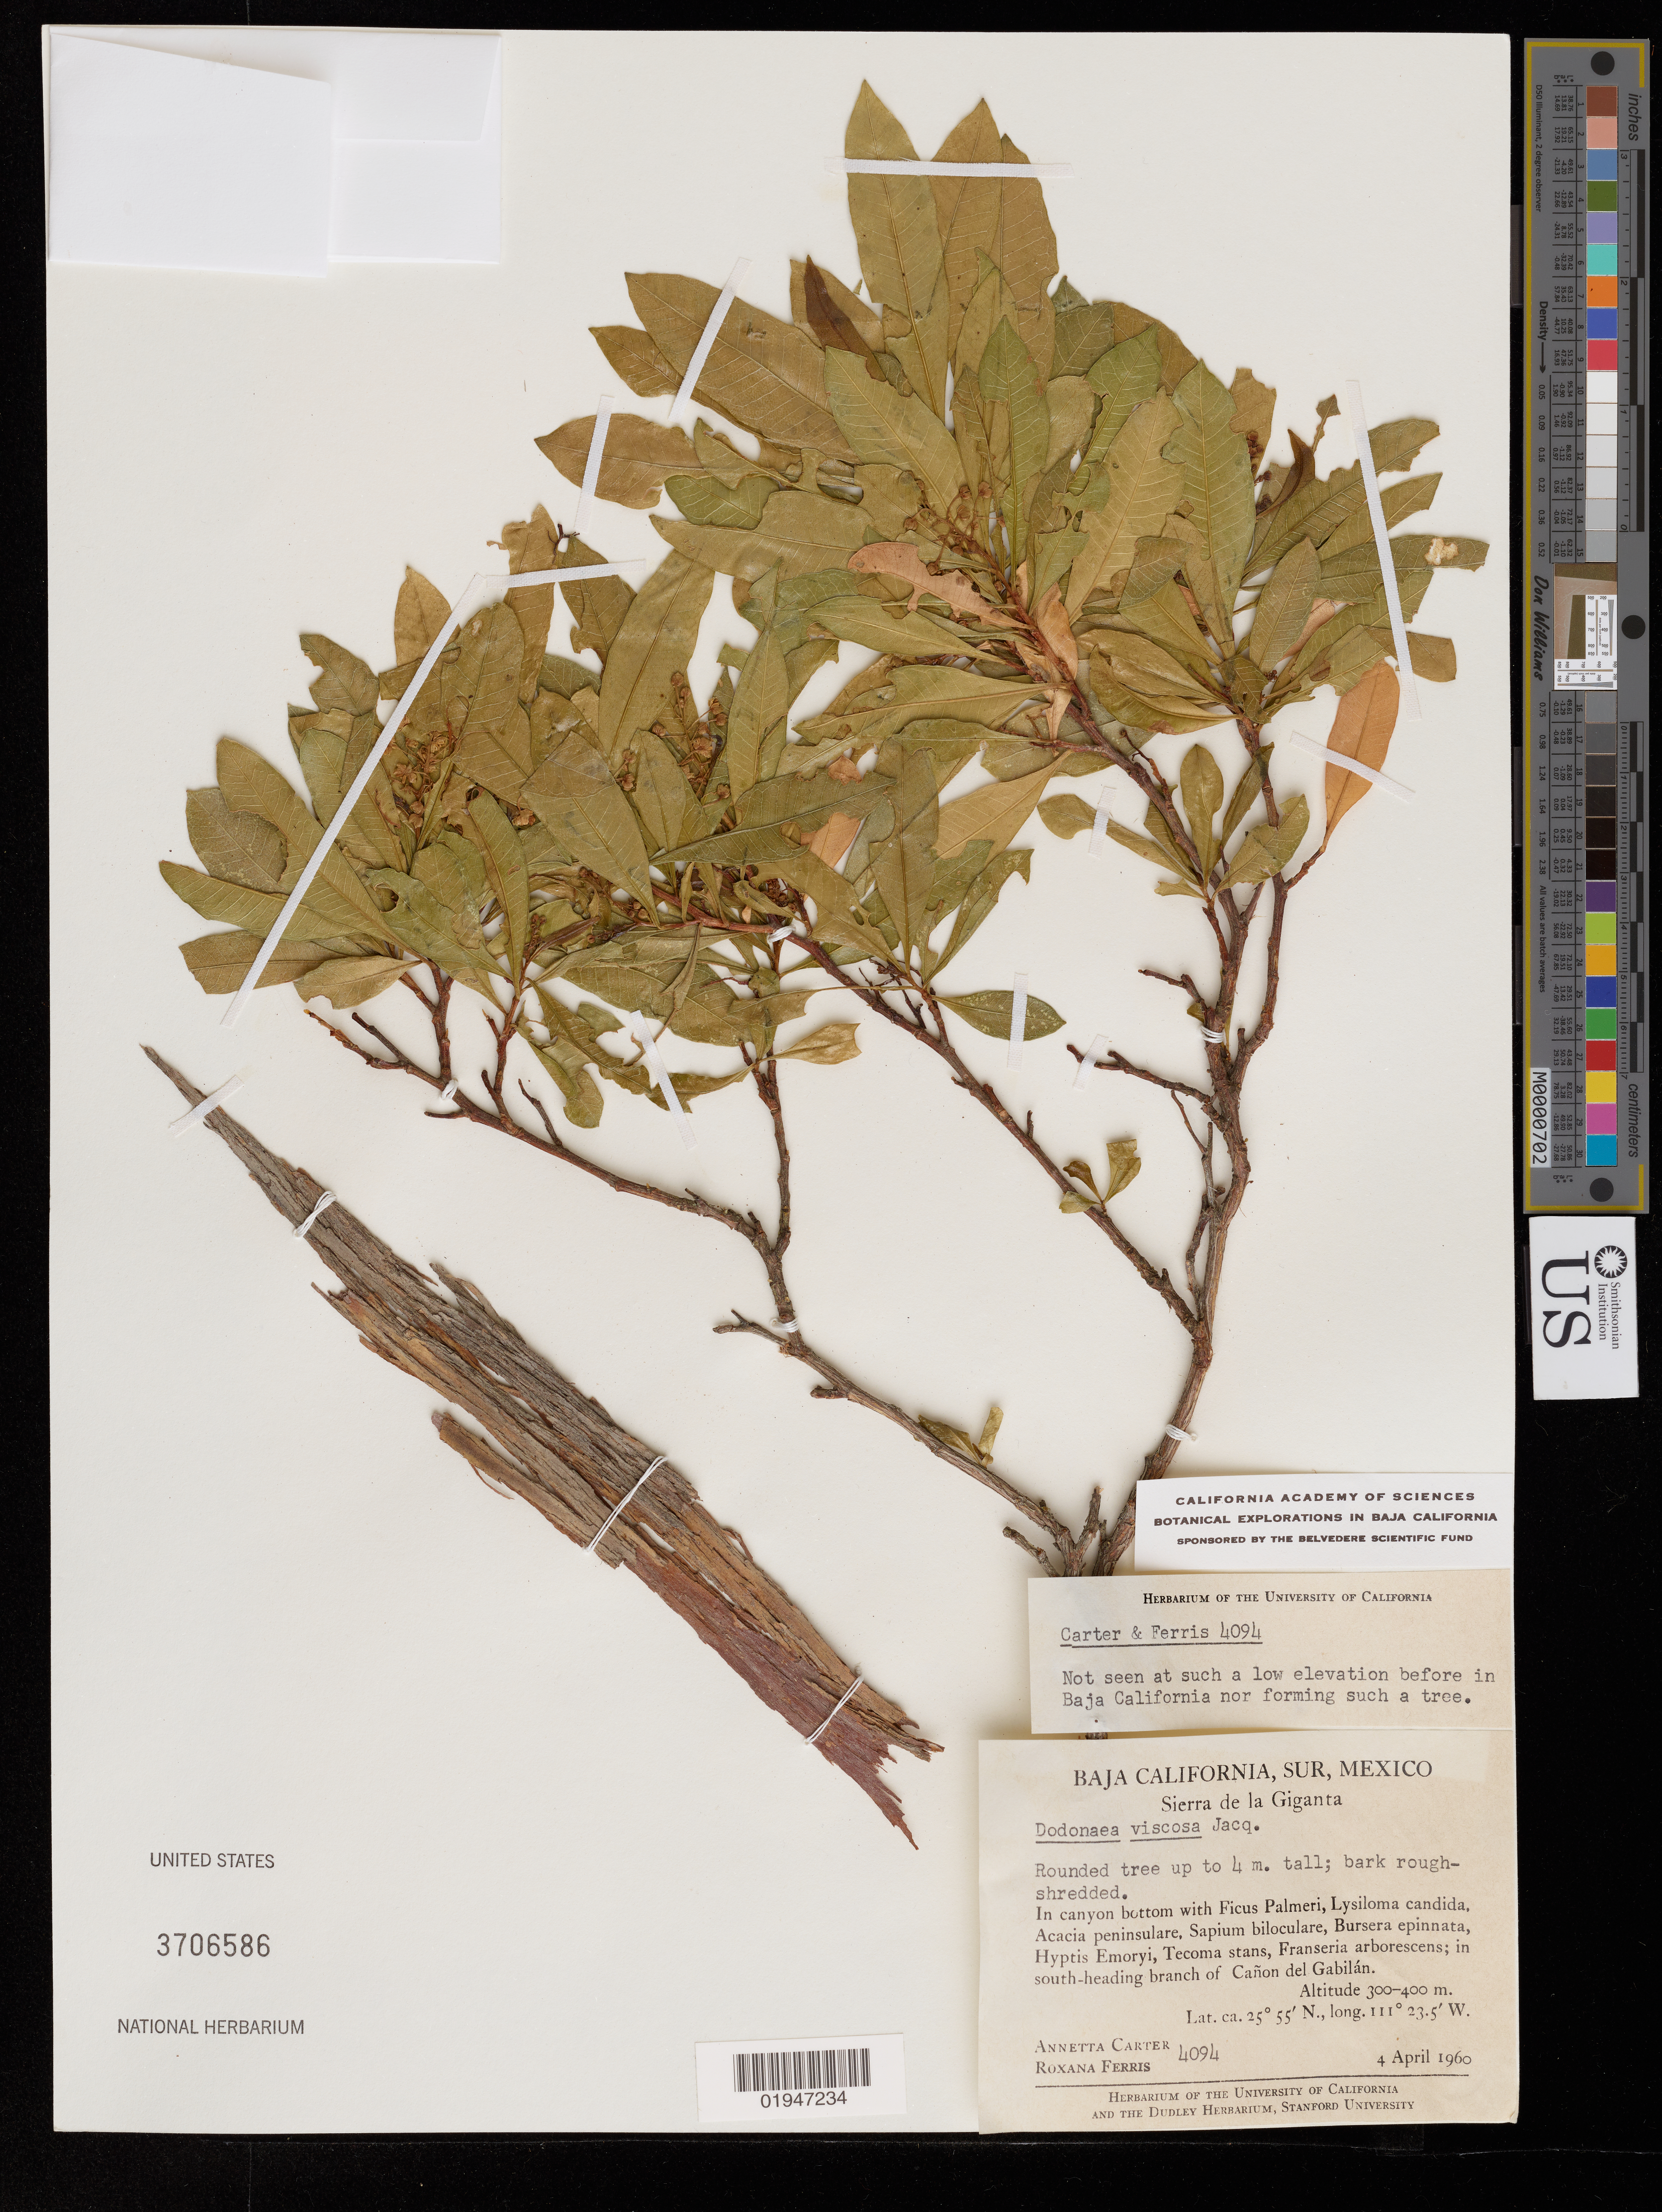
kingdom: Plantae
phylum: Tracheophyta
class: Magnoliopsida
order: Sapindales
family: Sapindaceae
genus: Dodonaea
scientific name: Dodonaea viscosa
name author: Jacq.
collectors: A. M. Carter & R. S. Ferris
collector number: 4094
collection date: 1960-04-04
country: Mexico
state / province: Baja California Sur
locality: Sierra de la Giganta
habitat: In canyon bottom with Ficus palmeri, Lysiloma candida, Acacia peninsulare, Sapium biloculare, Bursera epinnata, Hyptis emoryi, Teconia stans, Franseria arborescens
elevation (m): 300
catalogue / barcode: US 3706586